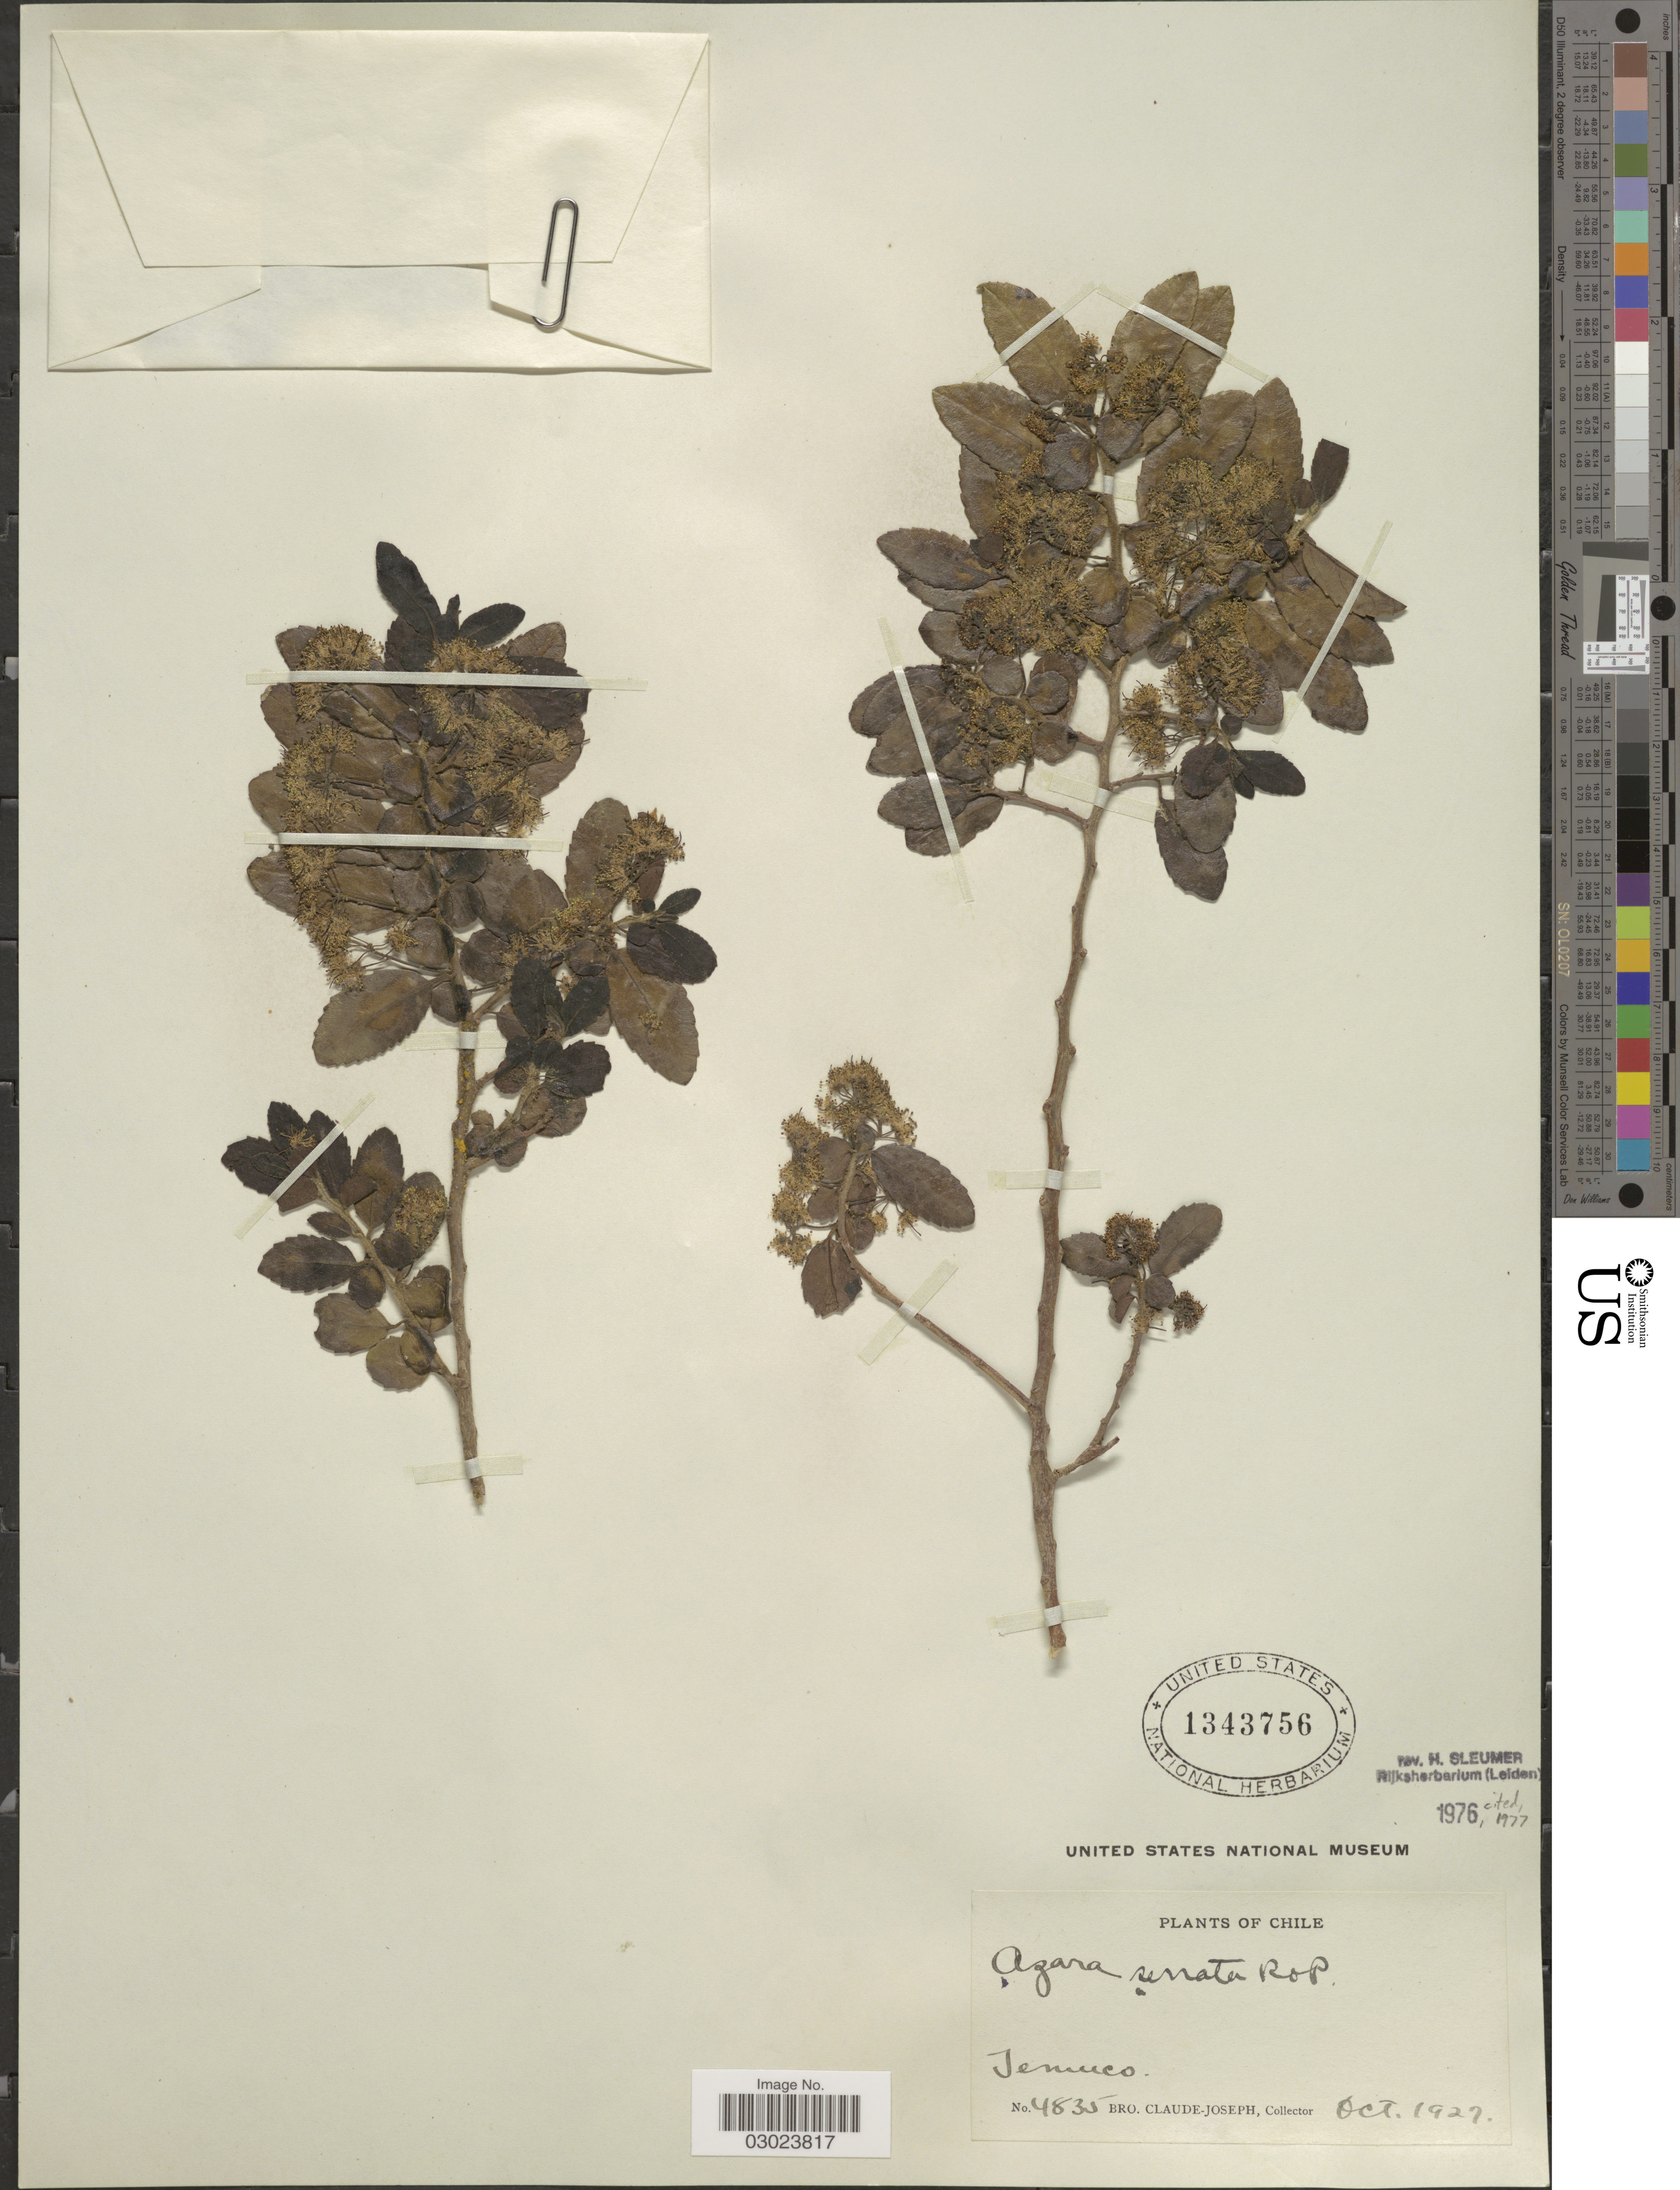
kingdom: Plantae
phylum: Tracheophyta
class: Magnoliopsida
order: Malpighiales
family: Salicaceae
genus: Azara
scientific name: Azara serrata var. serrata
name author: Ruiz & Pav.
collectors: Bro. Claude-Joseph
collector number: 4835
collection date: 1927-10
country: Chile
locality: Temuco.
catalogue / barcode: US 1343756